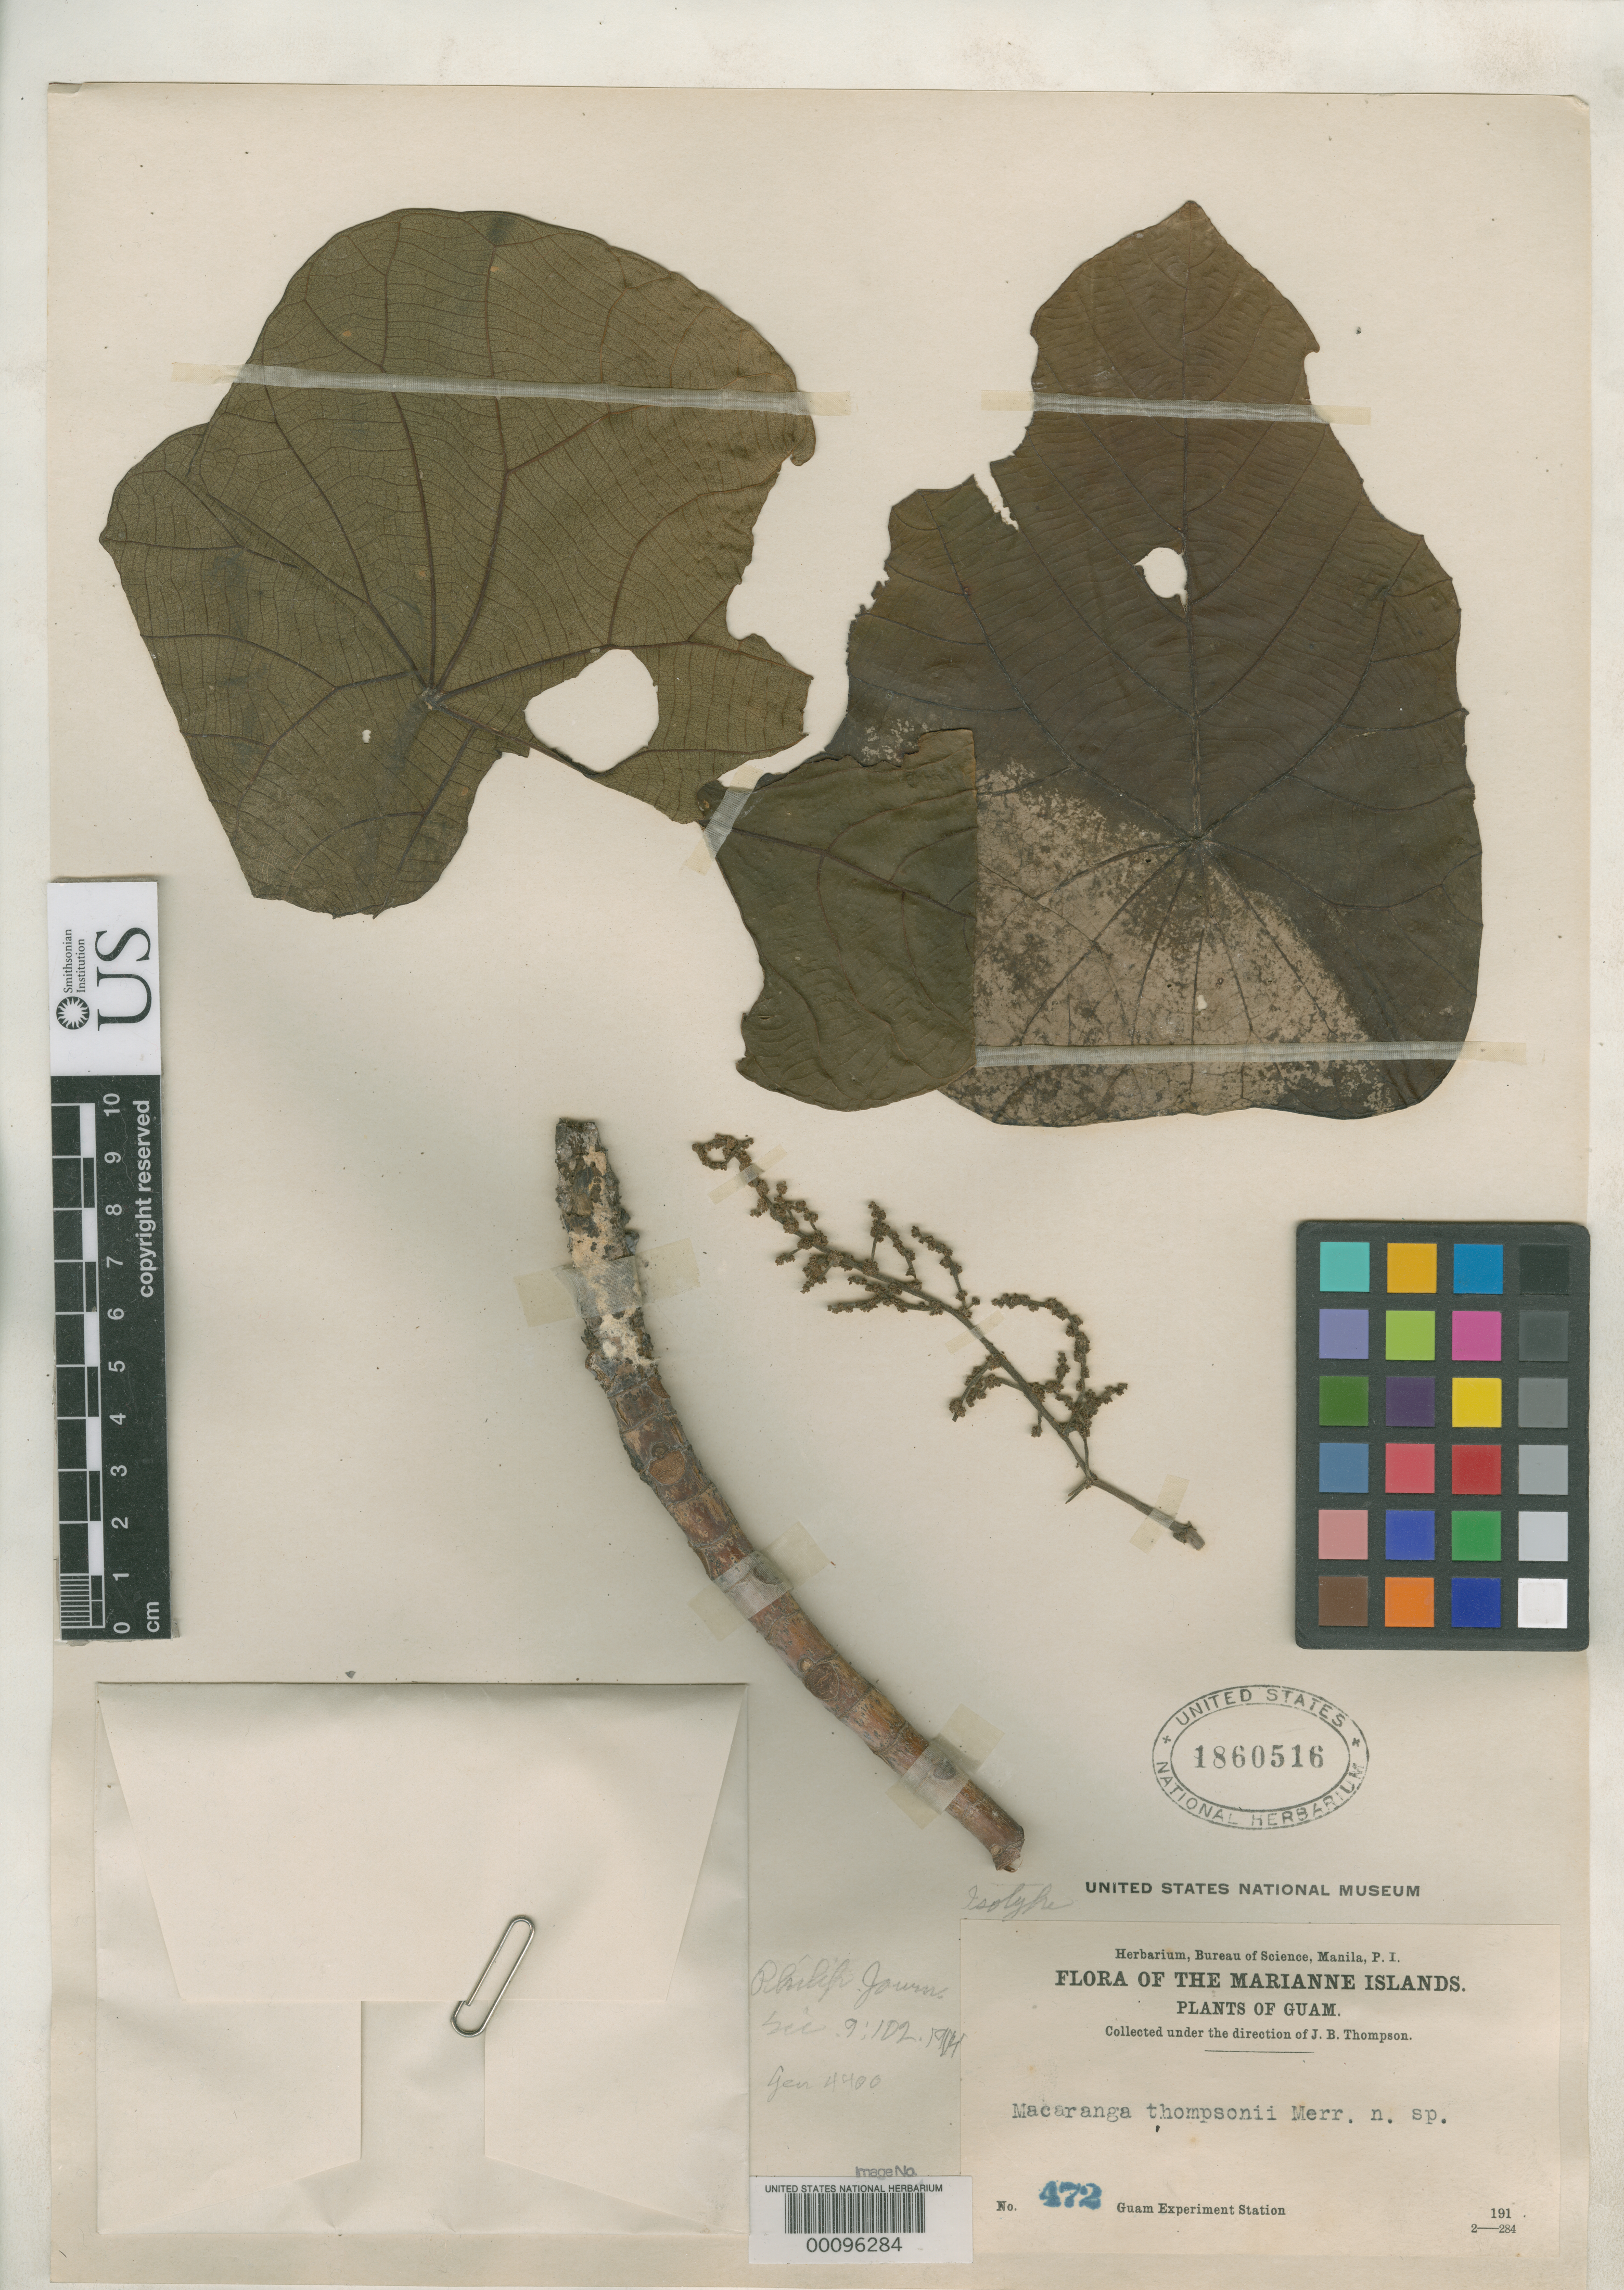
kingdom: Plantae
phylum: Tracheophyta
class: Magnoliopsida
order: Malpighiales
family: Euphorbiaceae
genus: Macaranga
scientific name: Macaranga thompsonii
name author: Merr.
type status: Isotype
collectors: Guam Exp. Sta.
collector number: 472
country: Guam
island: Guam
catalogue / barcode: US 1860516